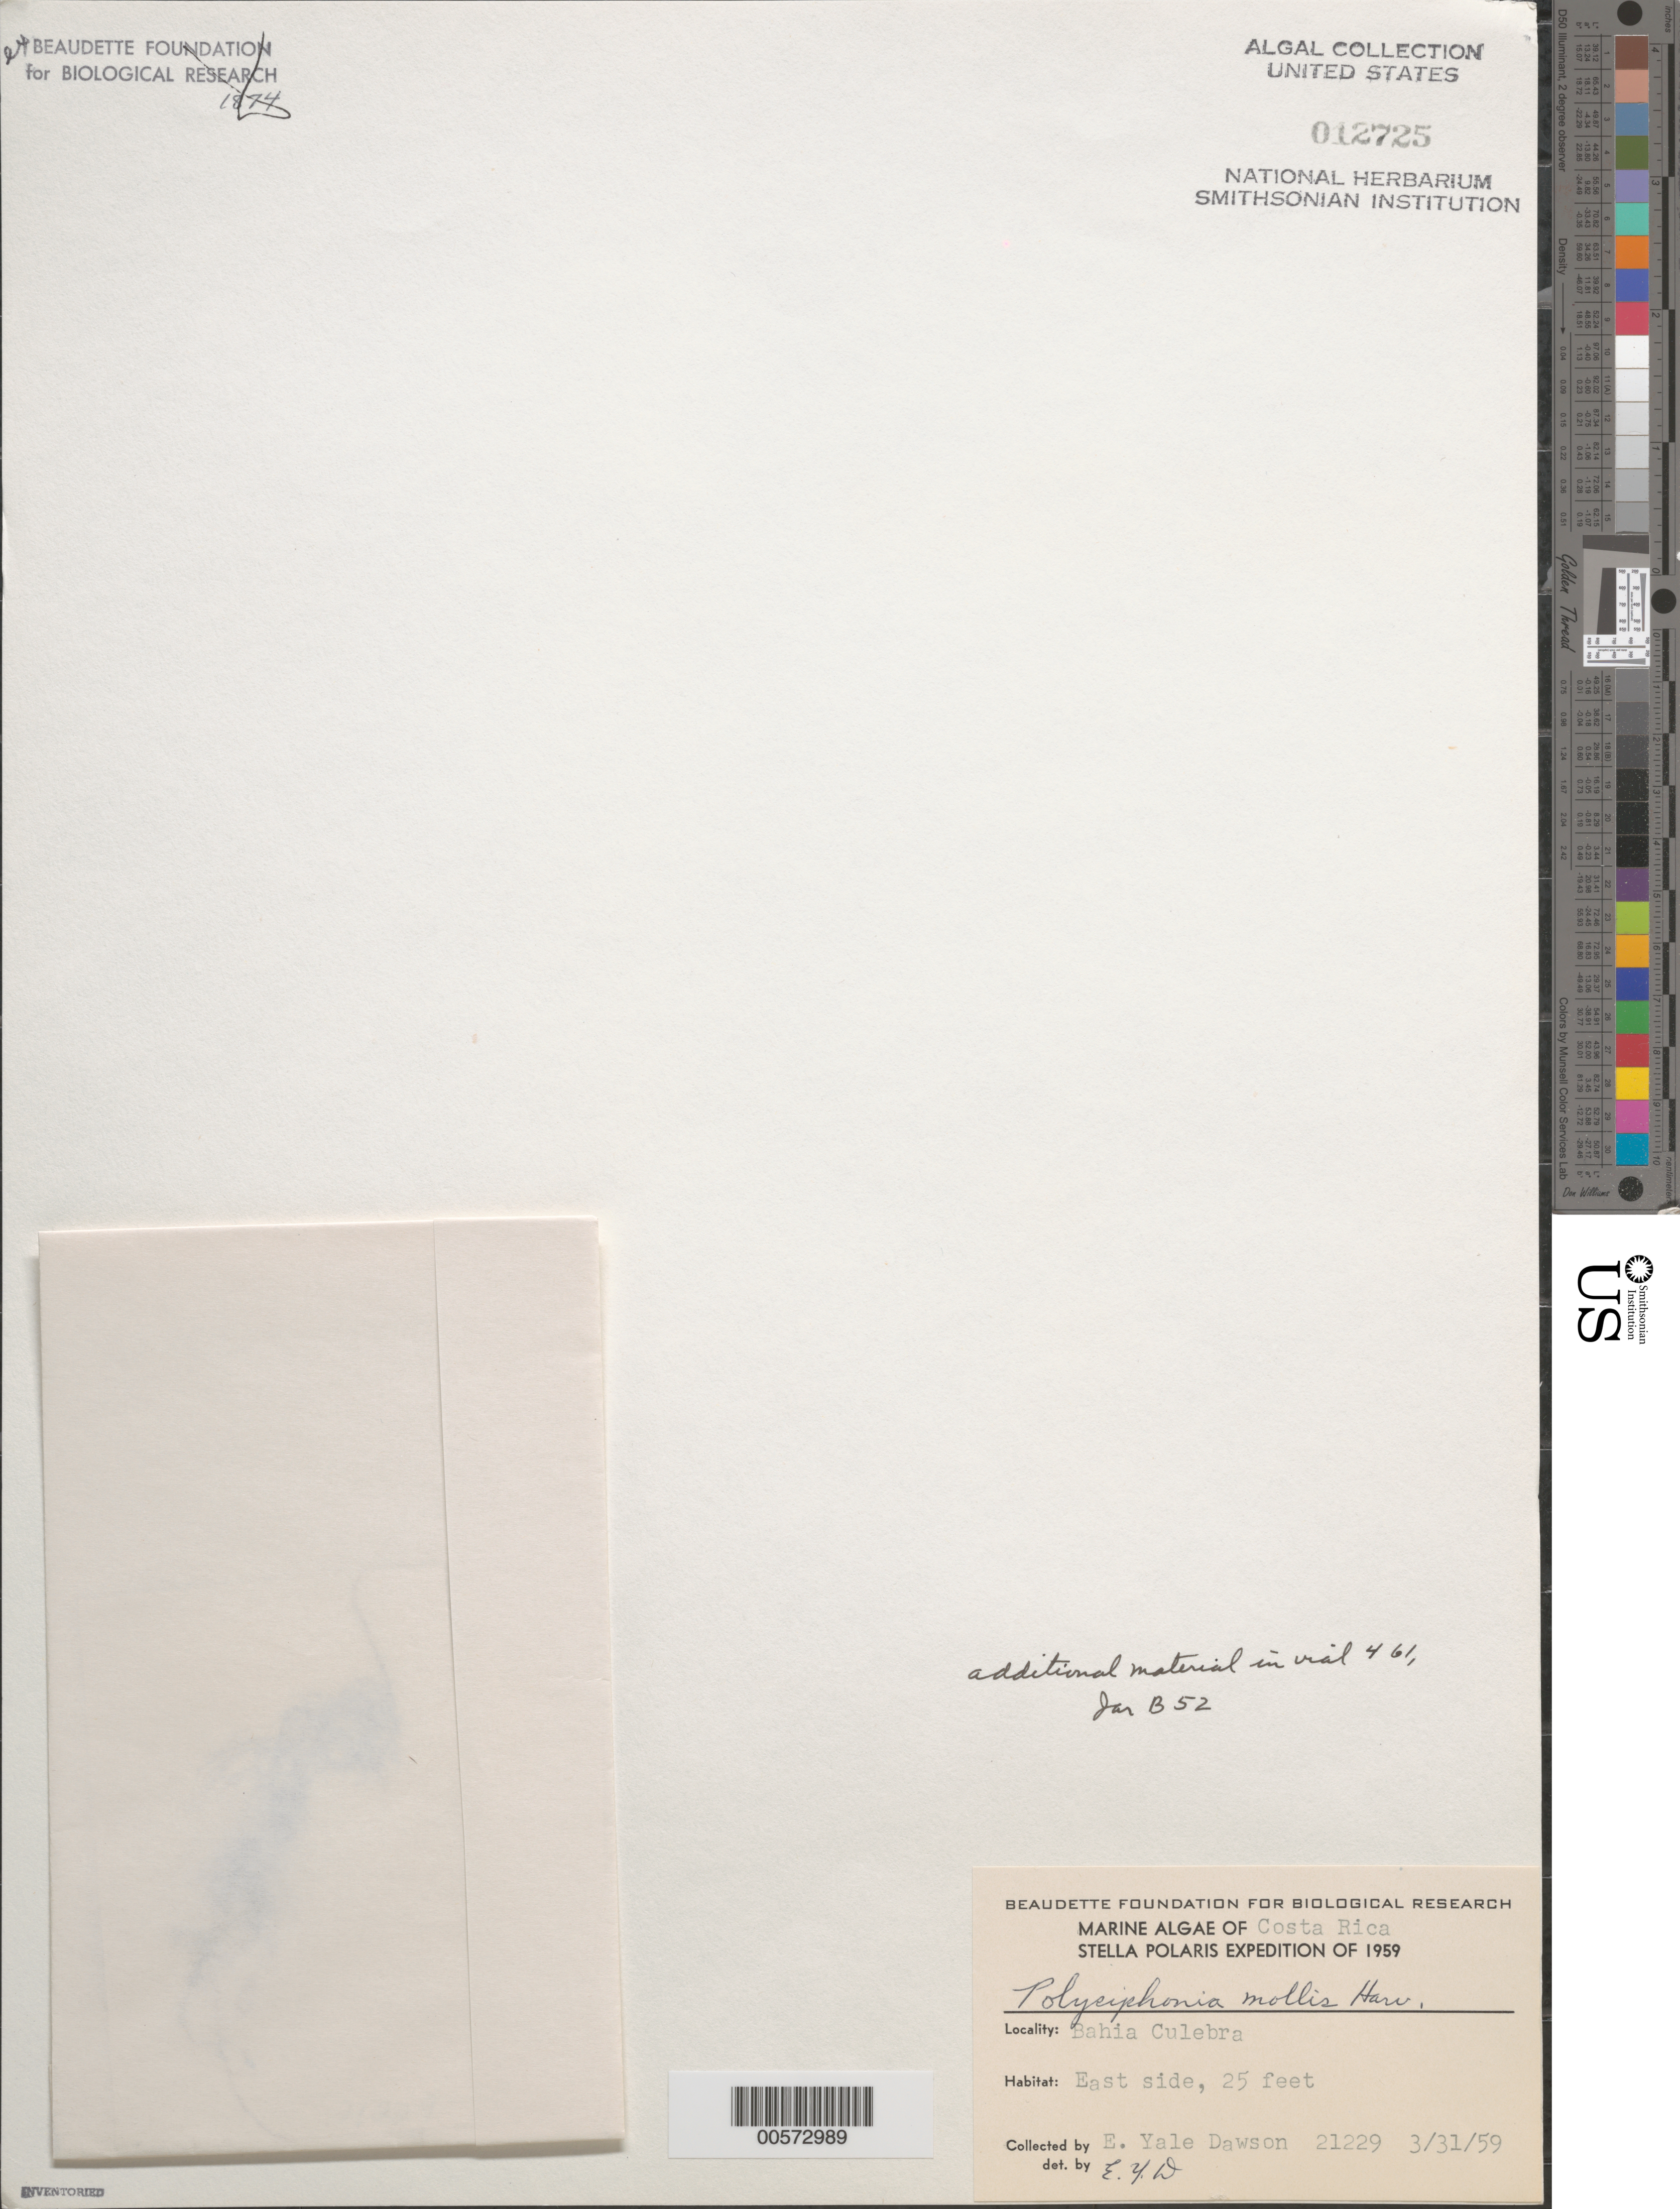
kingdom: Plantae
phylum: Rhodophyta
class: Florideophyceae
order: Ceramiales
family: Rhodomelaceae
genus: Polysiphonia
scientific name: Polysiphonia mollis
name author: Hook. f. & Harv.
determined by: Dawson, E. Y.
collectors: E. Y. Dawson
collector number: EYD 21229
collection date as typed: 31 Mar 1959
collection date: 1959-03-31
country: Costa Rica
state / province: Guanacaste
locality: Bahia Culebra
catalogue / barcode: US 12725